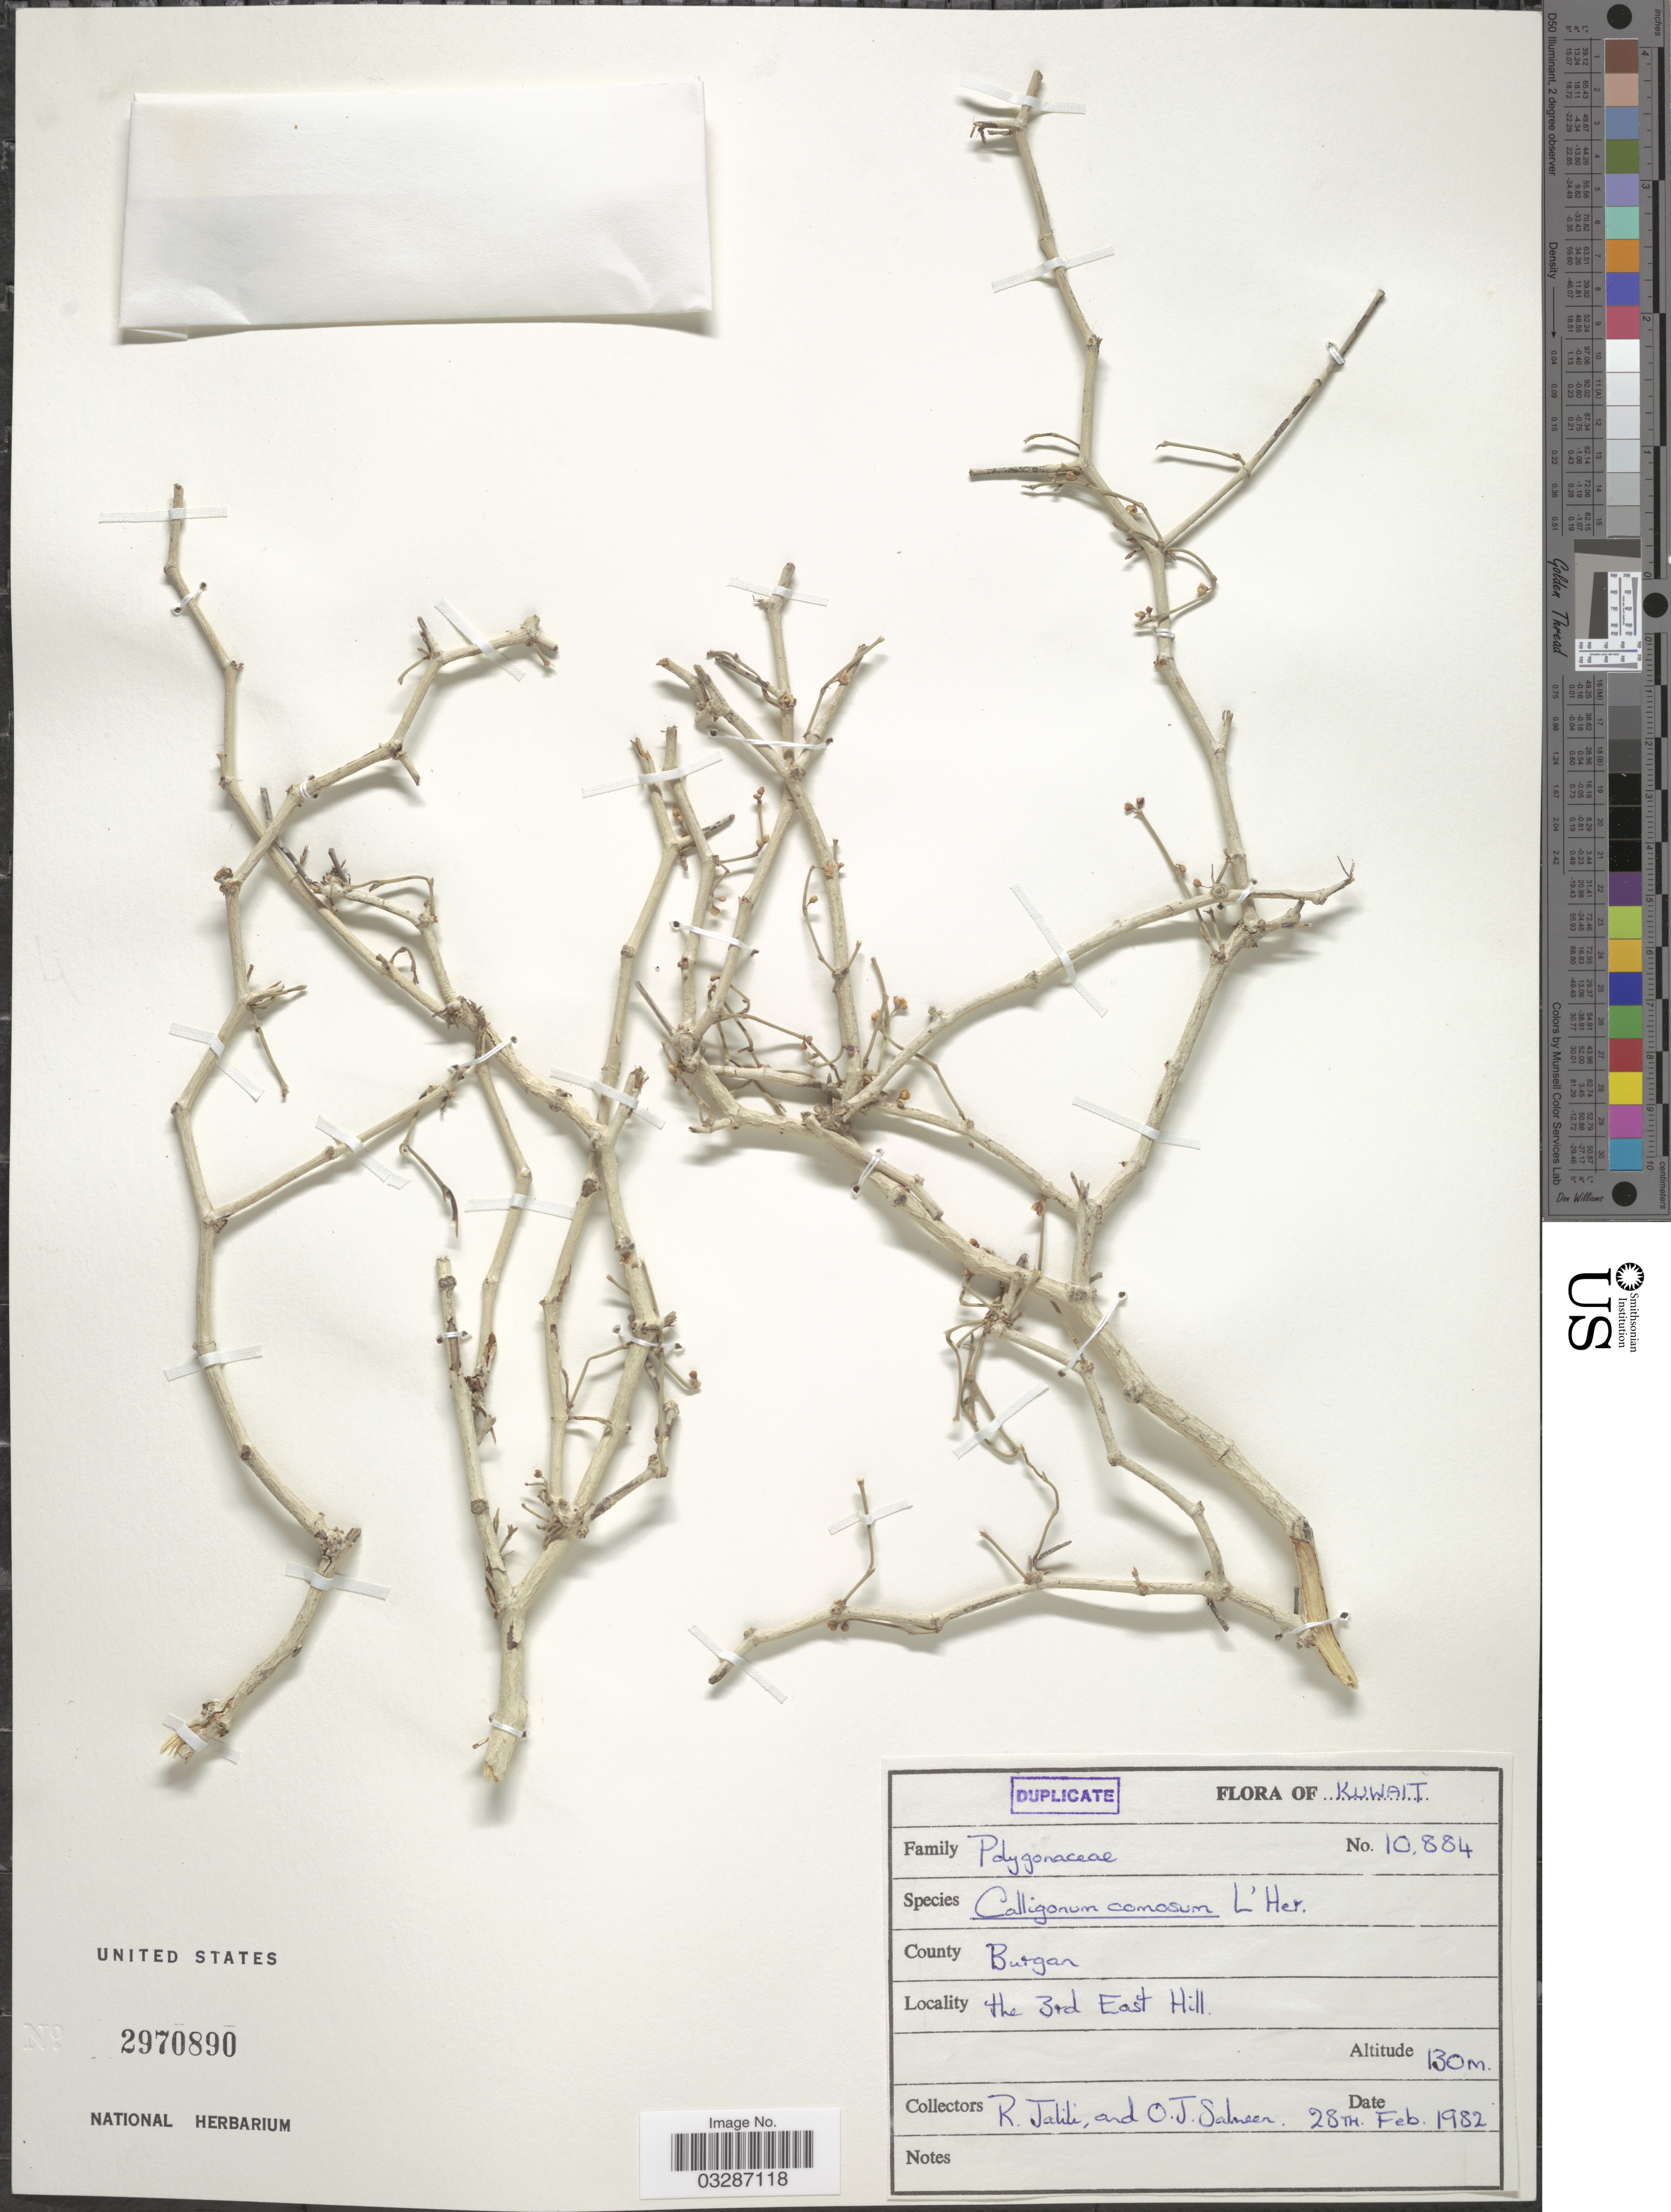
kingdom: Plantae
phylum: Tracheophyta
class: Magnoliopsida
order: Caryophyllales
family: Polygonaceae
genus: Calligonum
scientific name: Calligonum comosum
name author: L'Hér.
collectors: R. Jalili & O. Salmeen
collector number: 10884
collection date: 1982-02-28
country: Kuwait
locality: County Burgan. The 3rd East Hill.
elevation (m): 130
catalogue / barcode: US 2970890